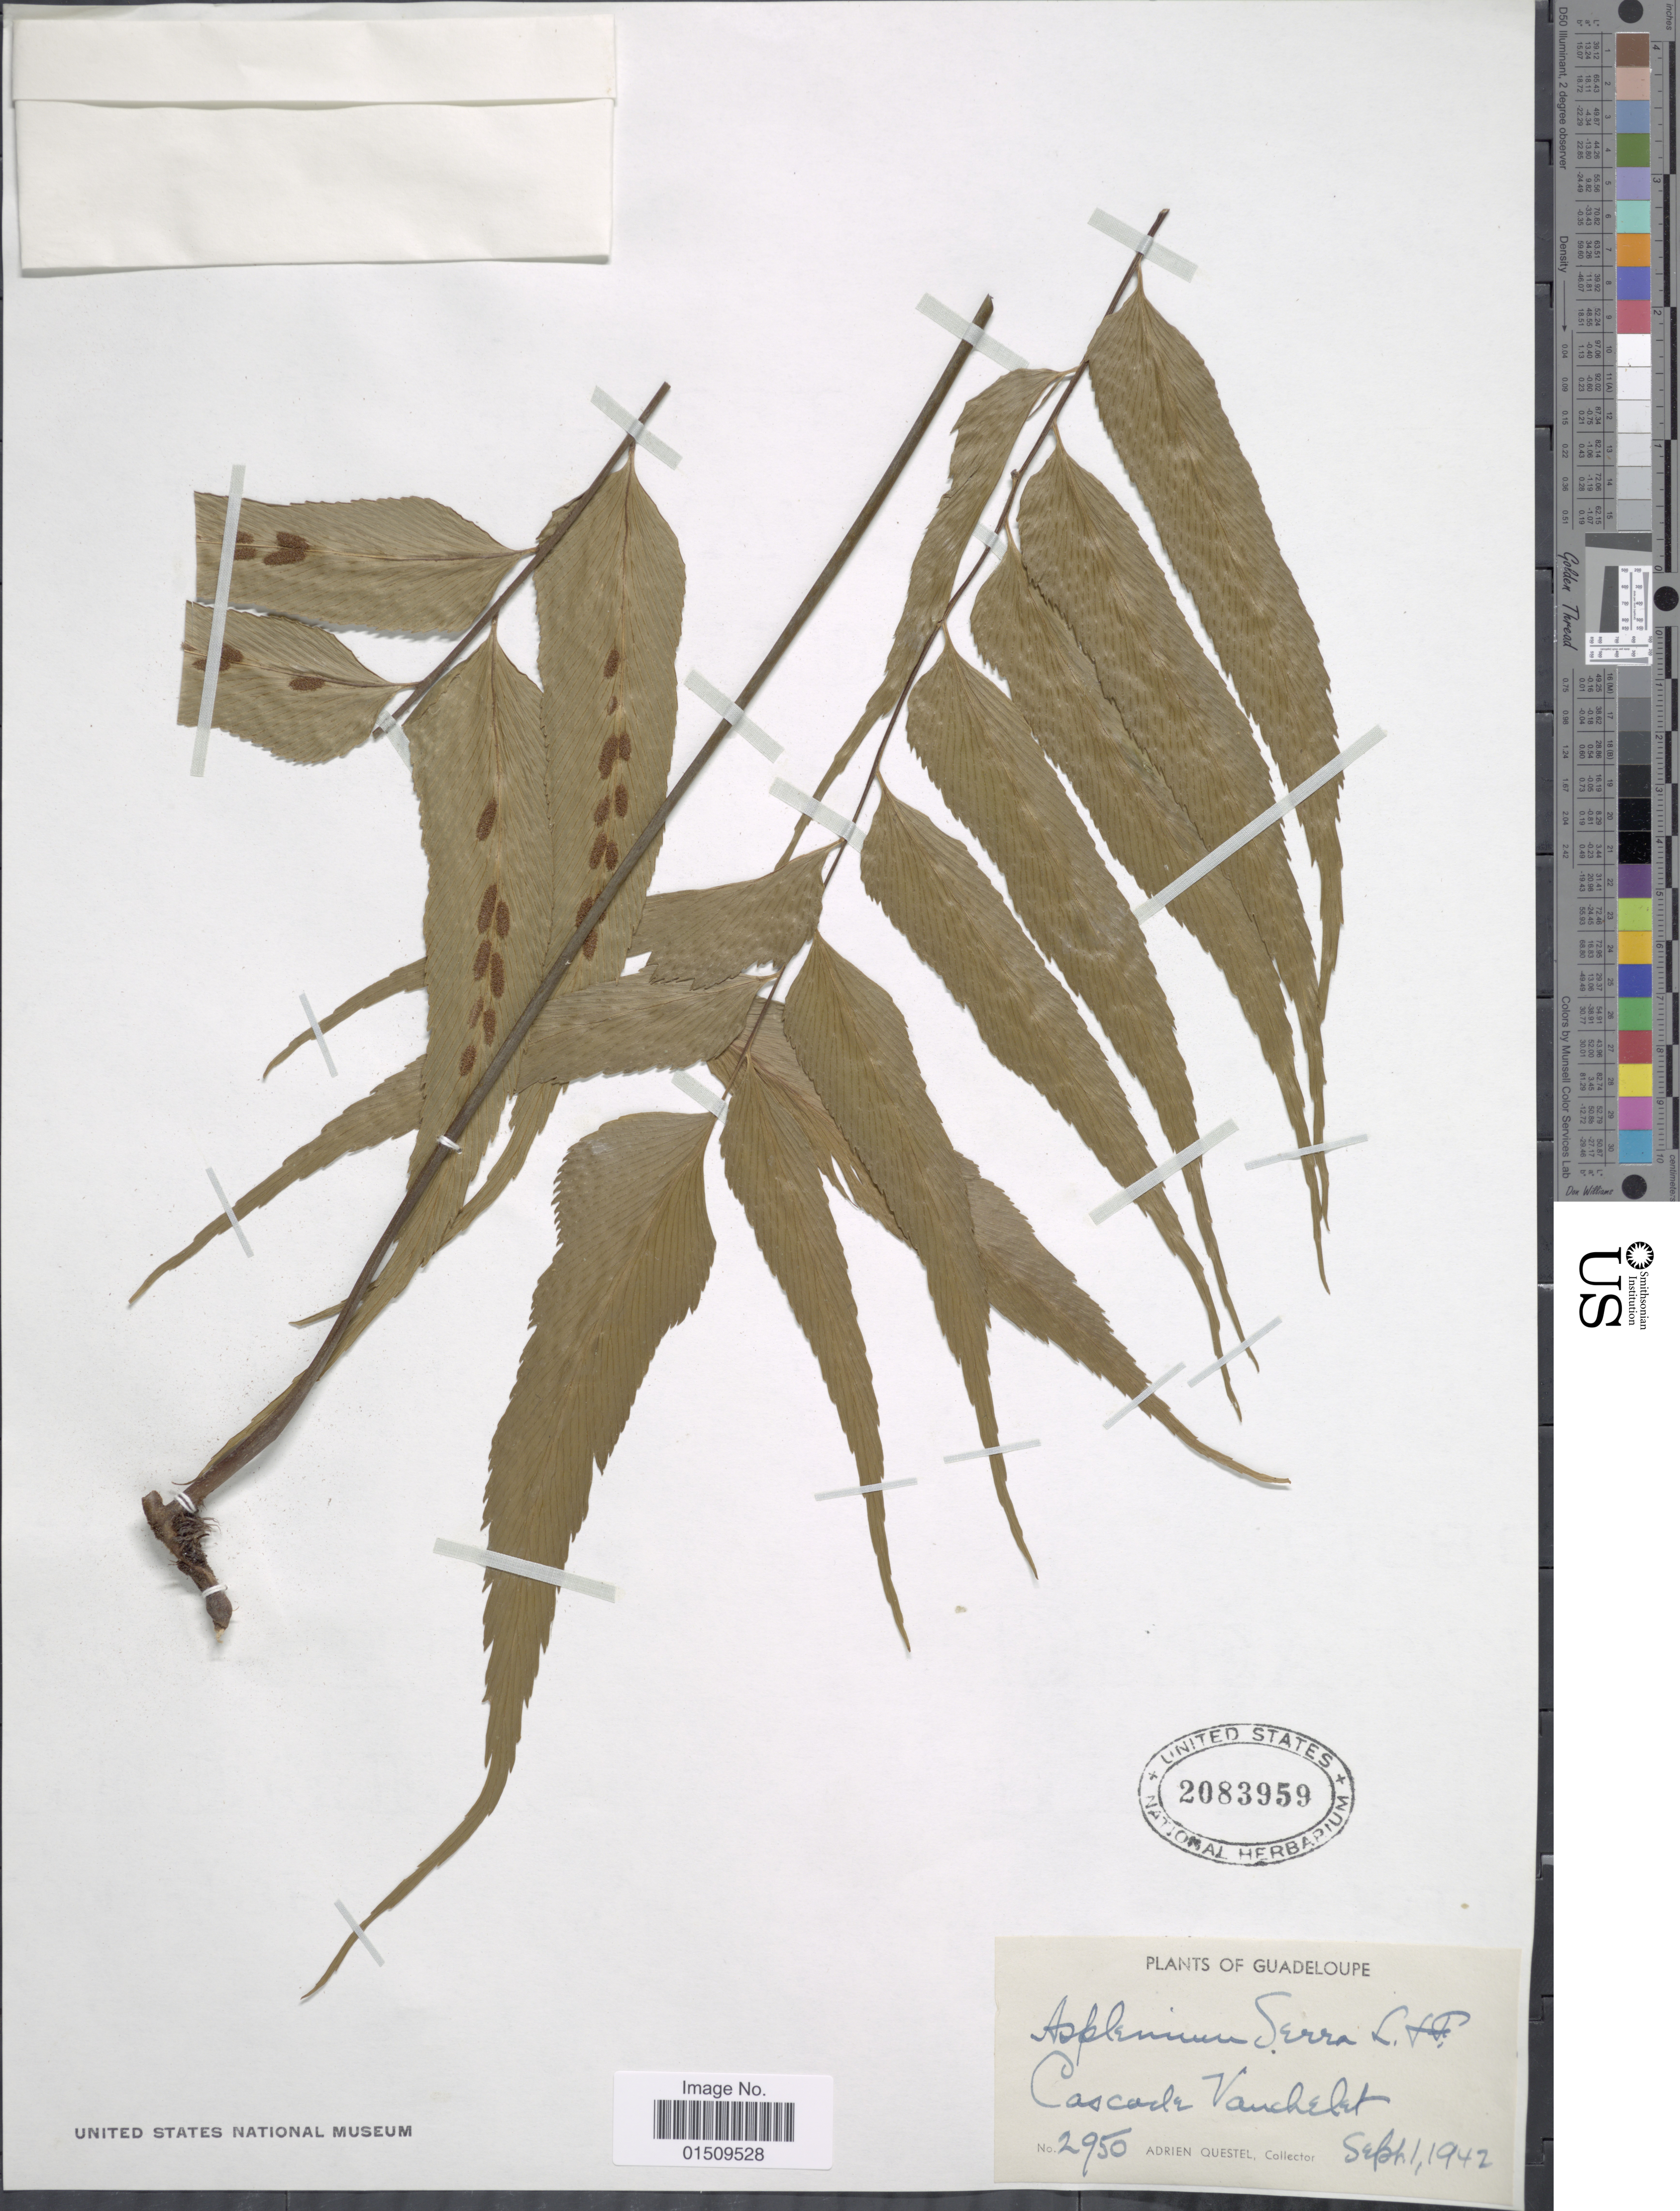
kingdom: Plantae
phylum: Tracheophyta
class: Polypodiopsida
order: Polypodiales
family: Aspleniaceae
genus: Asplenium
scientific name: Asplenium serra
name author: Langsd. & Fisch.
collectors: A. Questel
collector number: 2950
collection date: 1942-09-01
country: Guadeloupe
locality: Guadelope, Cascade Vauchelet.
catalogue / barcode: US 2083959